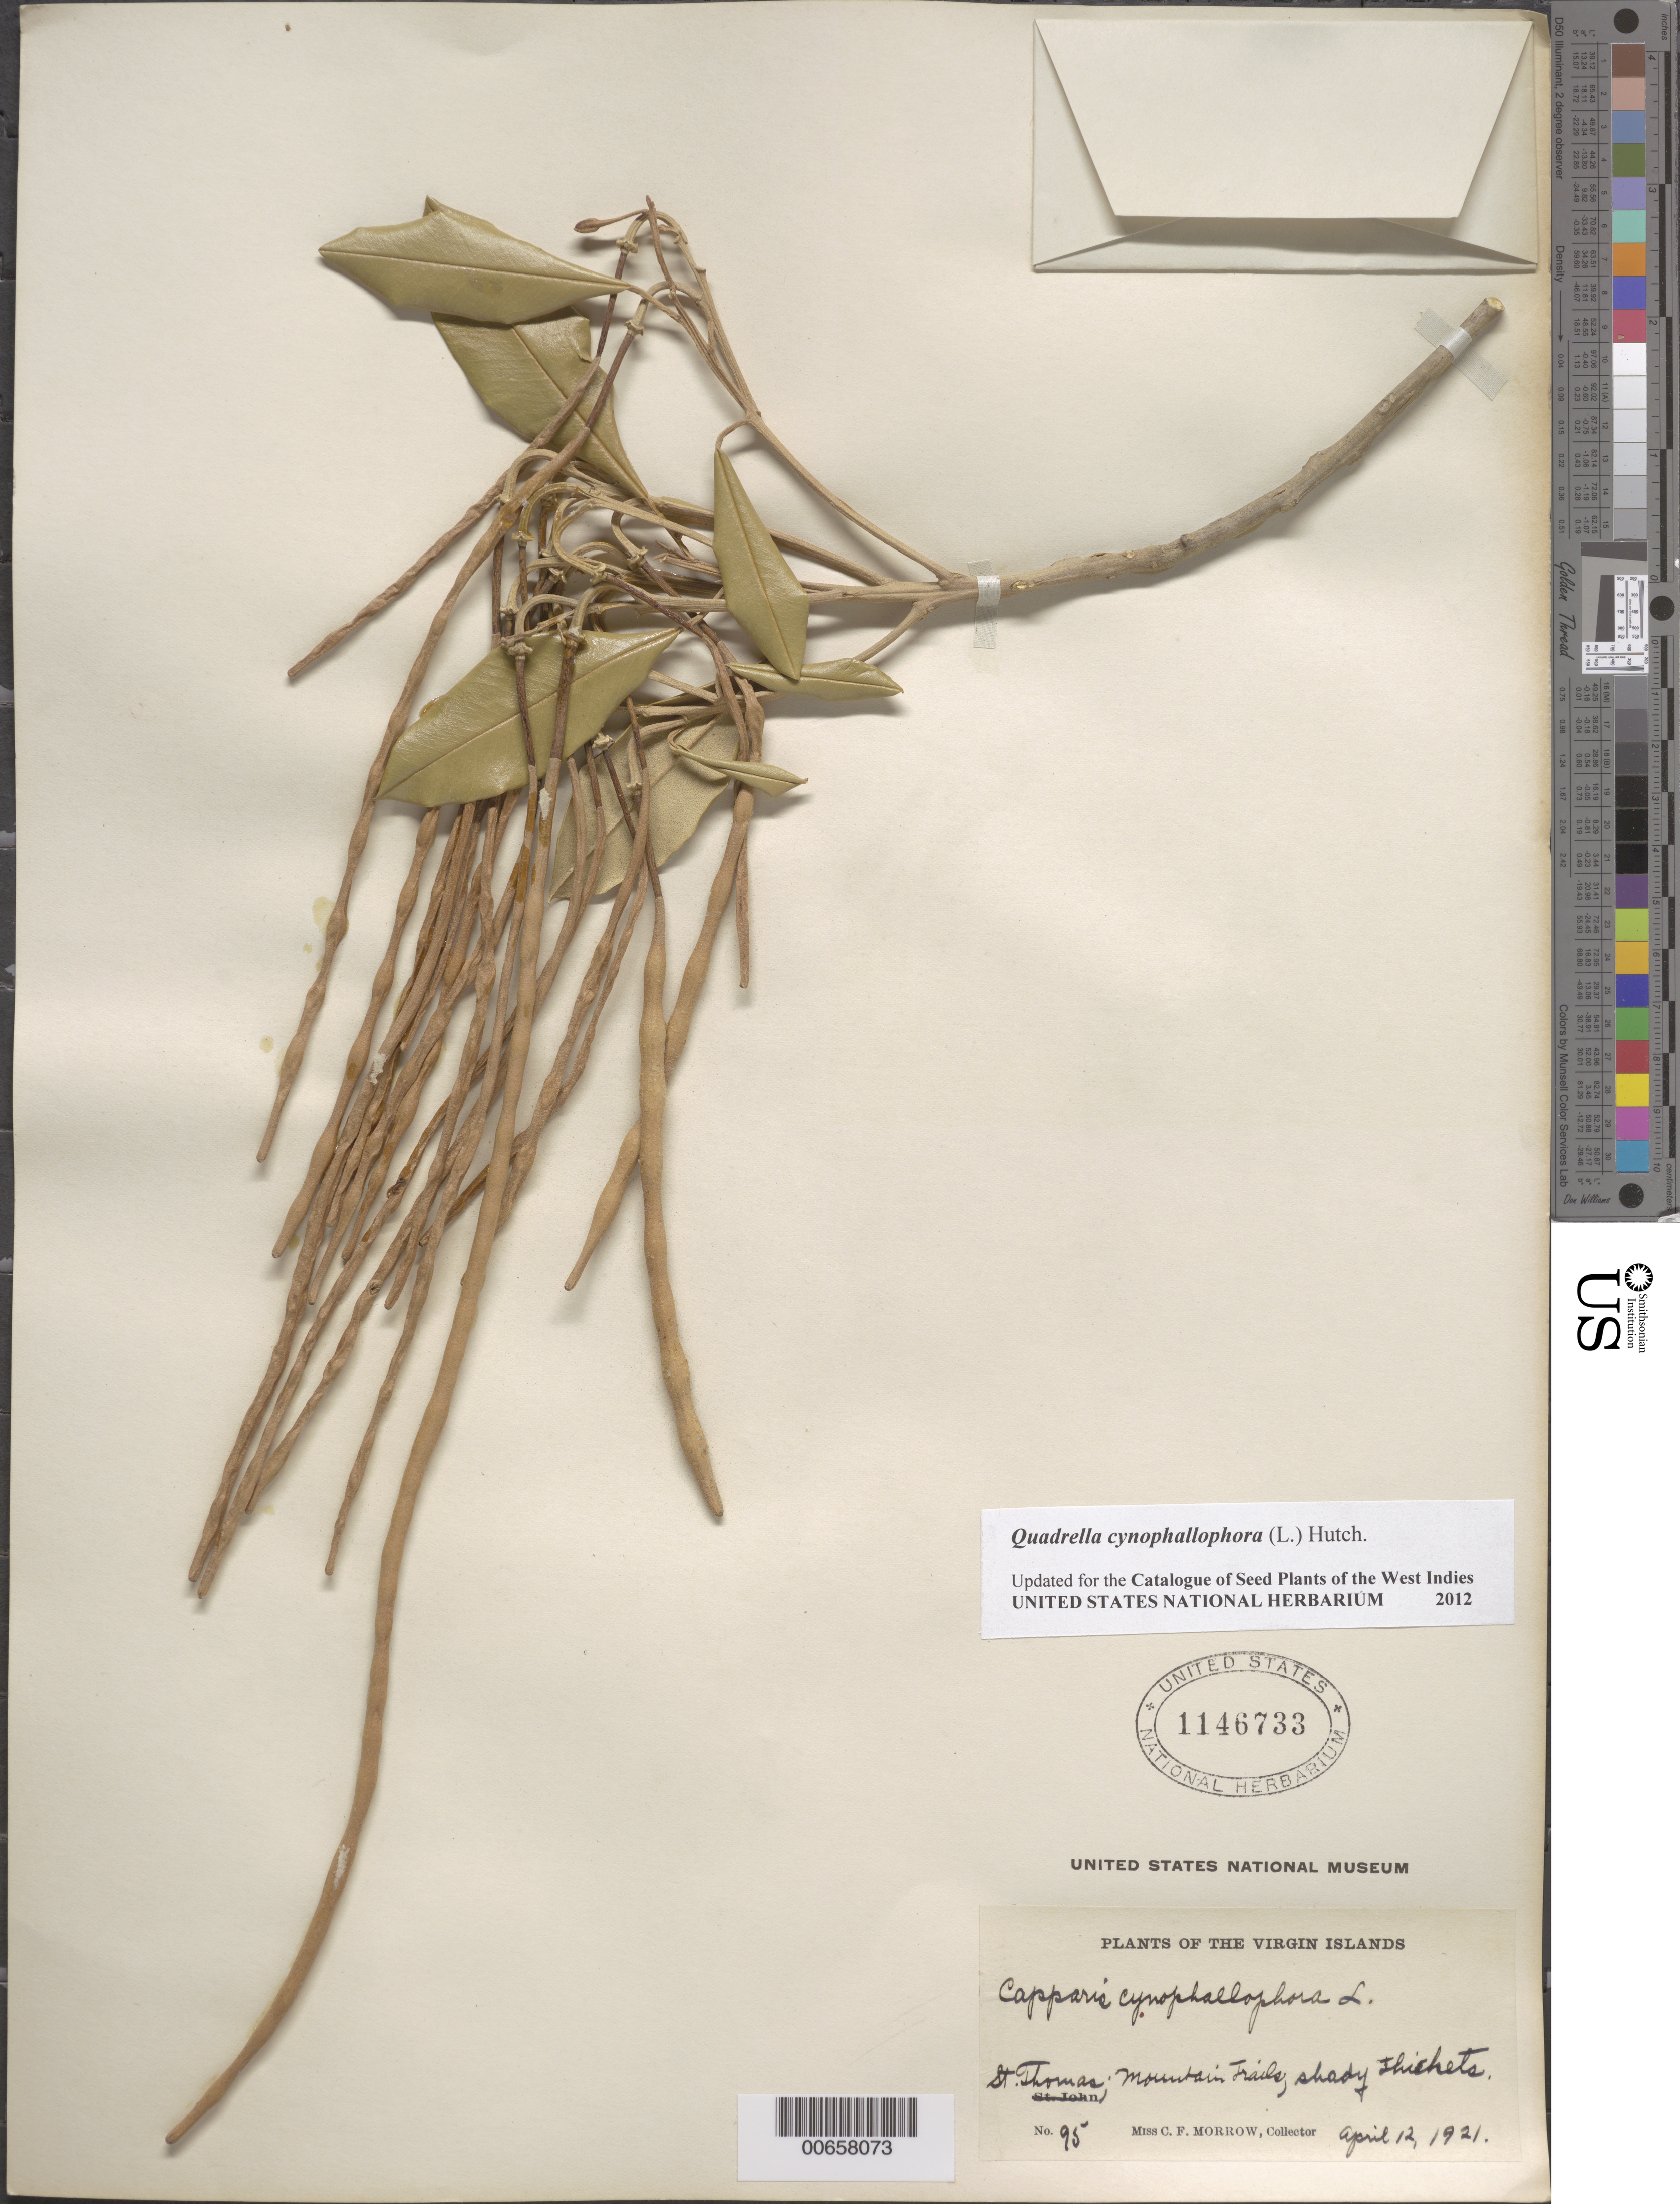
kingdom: Plantae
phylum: Tracheophyta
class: Magnoliopsida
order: Brassicales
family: Capparaceae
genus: Capparis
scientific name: Capparis cynophallophora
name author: L.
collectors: C. Morrow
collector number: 95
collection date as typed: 12 Apr 1921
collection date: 1921-04-12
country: U.S. Virgin Islands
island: St. Thomas Island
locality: Mountain trails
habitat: Mountain trails, shady thickets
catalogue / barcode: US 1146733